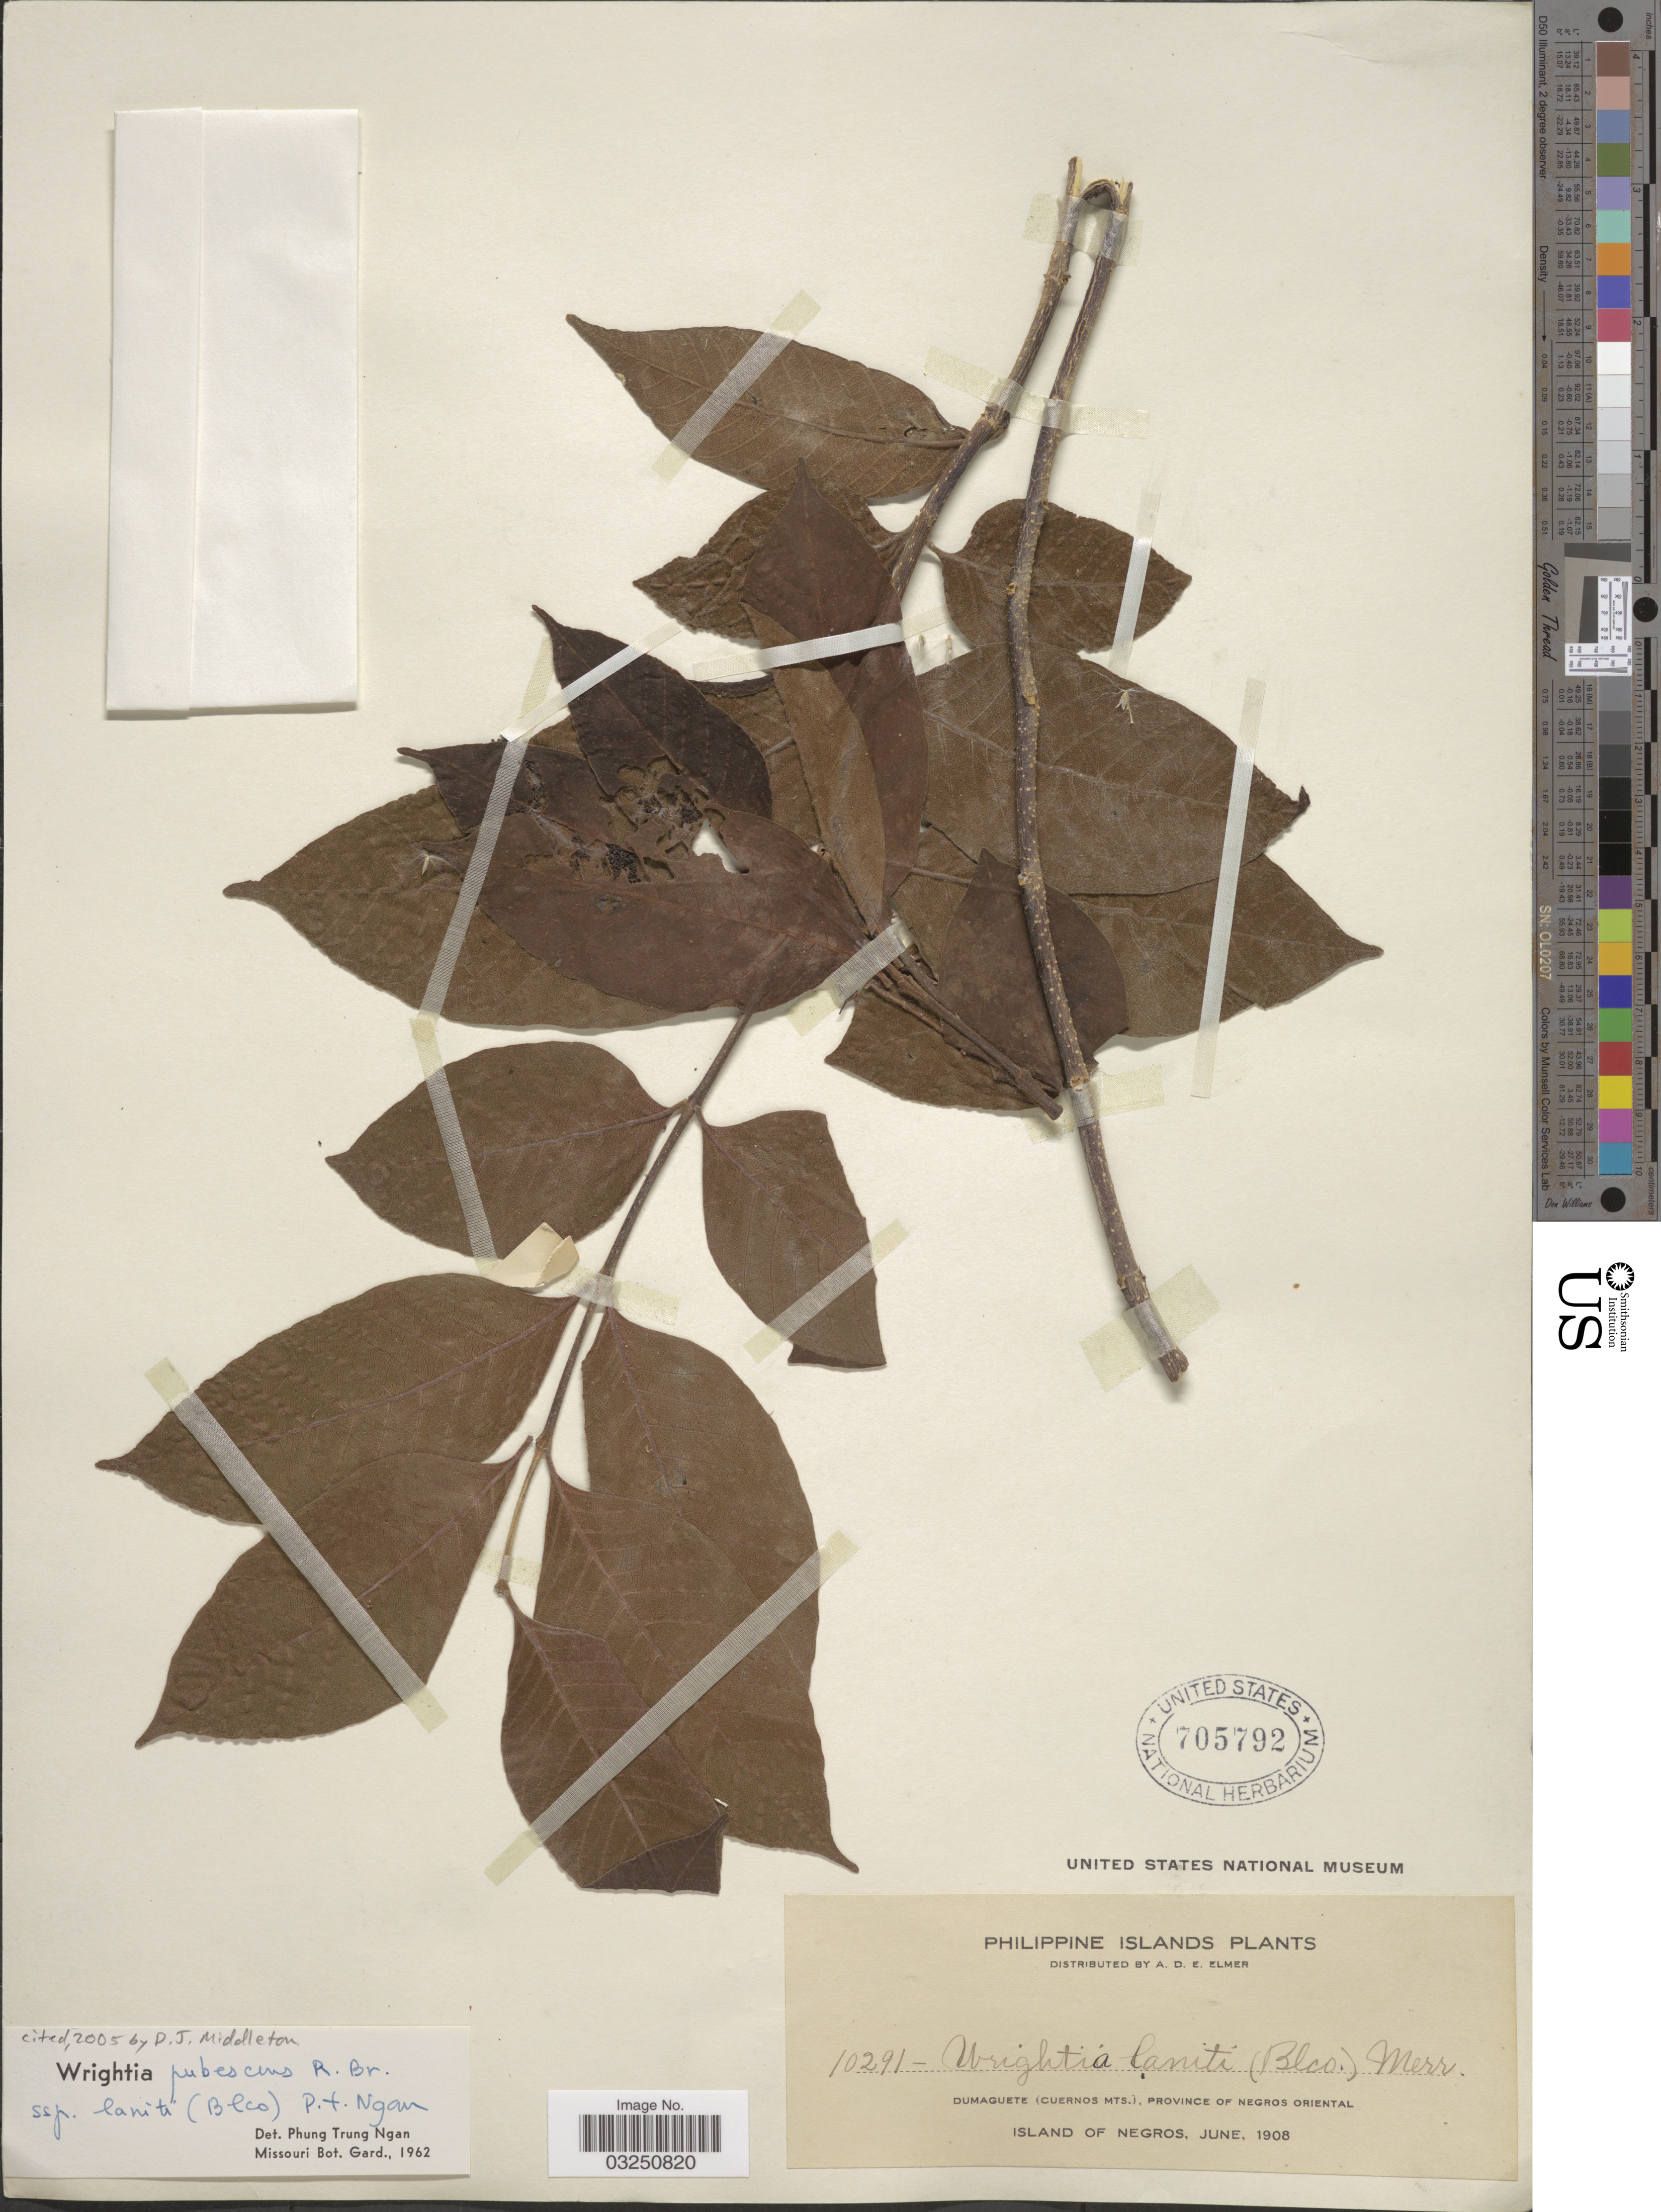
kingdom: Plantae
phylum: Tracheophyta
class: Magnoliopsida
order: Gentianales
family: Apocynaceae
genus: Wrightia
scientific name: Wrightia pubescens subsp. laniti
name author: (M. Blanco) Ngan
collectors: A. D. E. Elmer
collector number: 10291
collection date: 1908-06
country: Philippines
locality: Philippine Islands. Dumaguete (Cuernos Mts.), Province of Negros Oriental. Island of Negros.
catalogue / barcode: US 705792